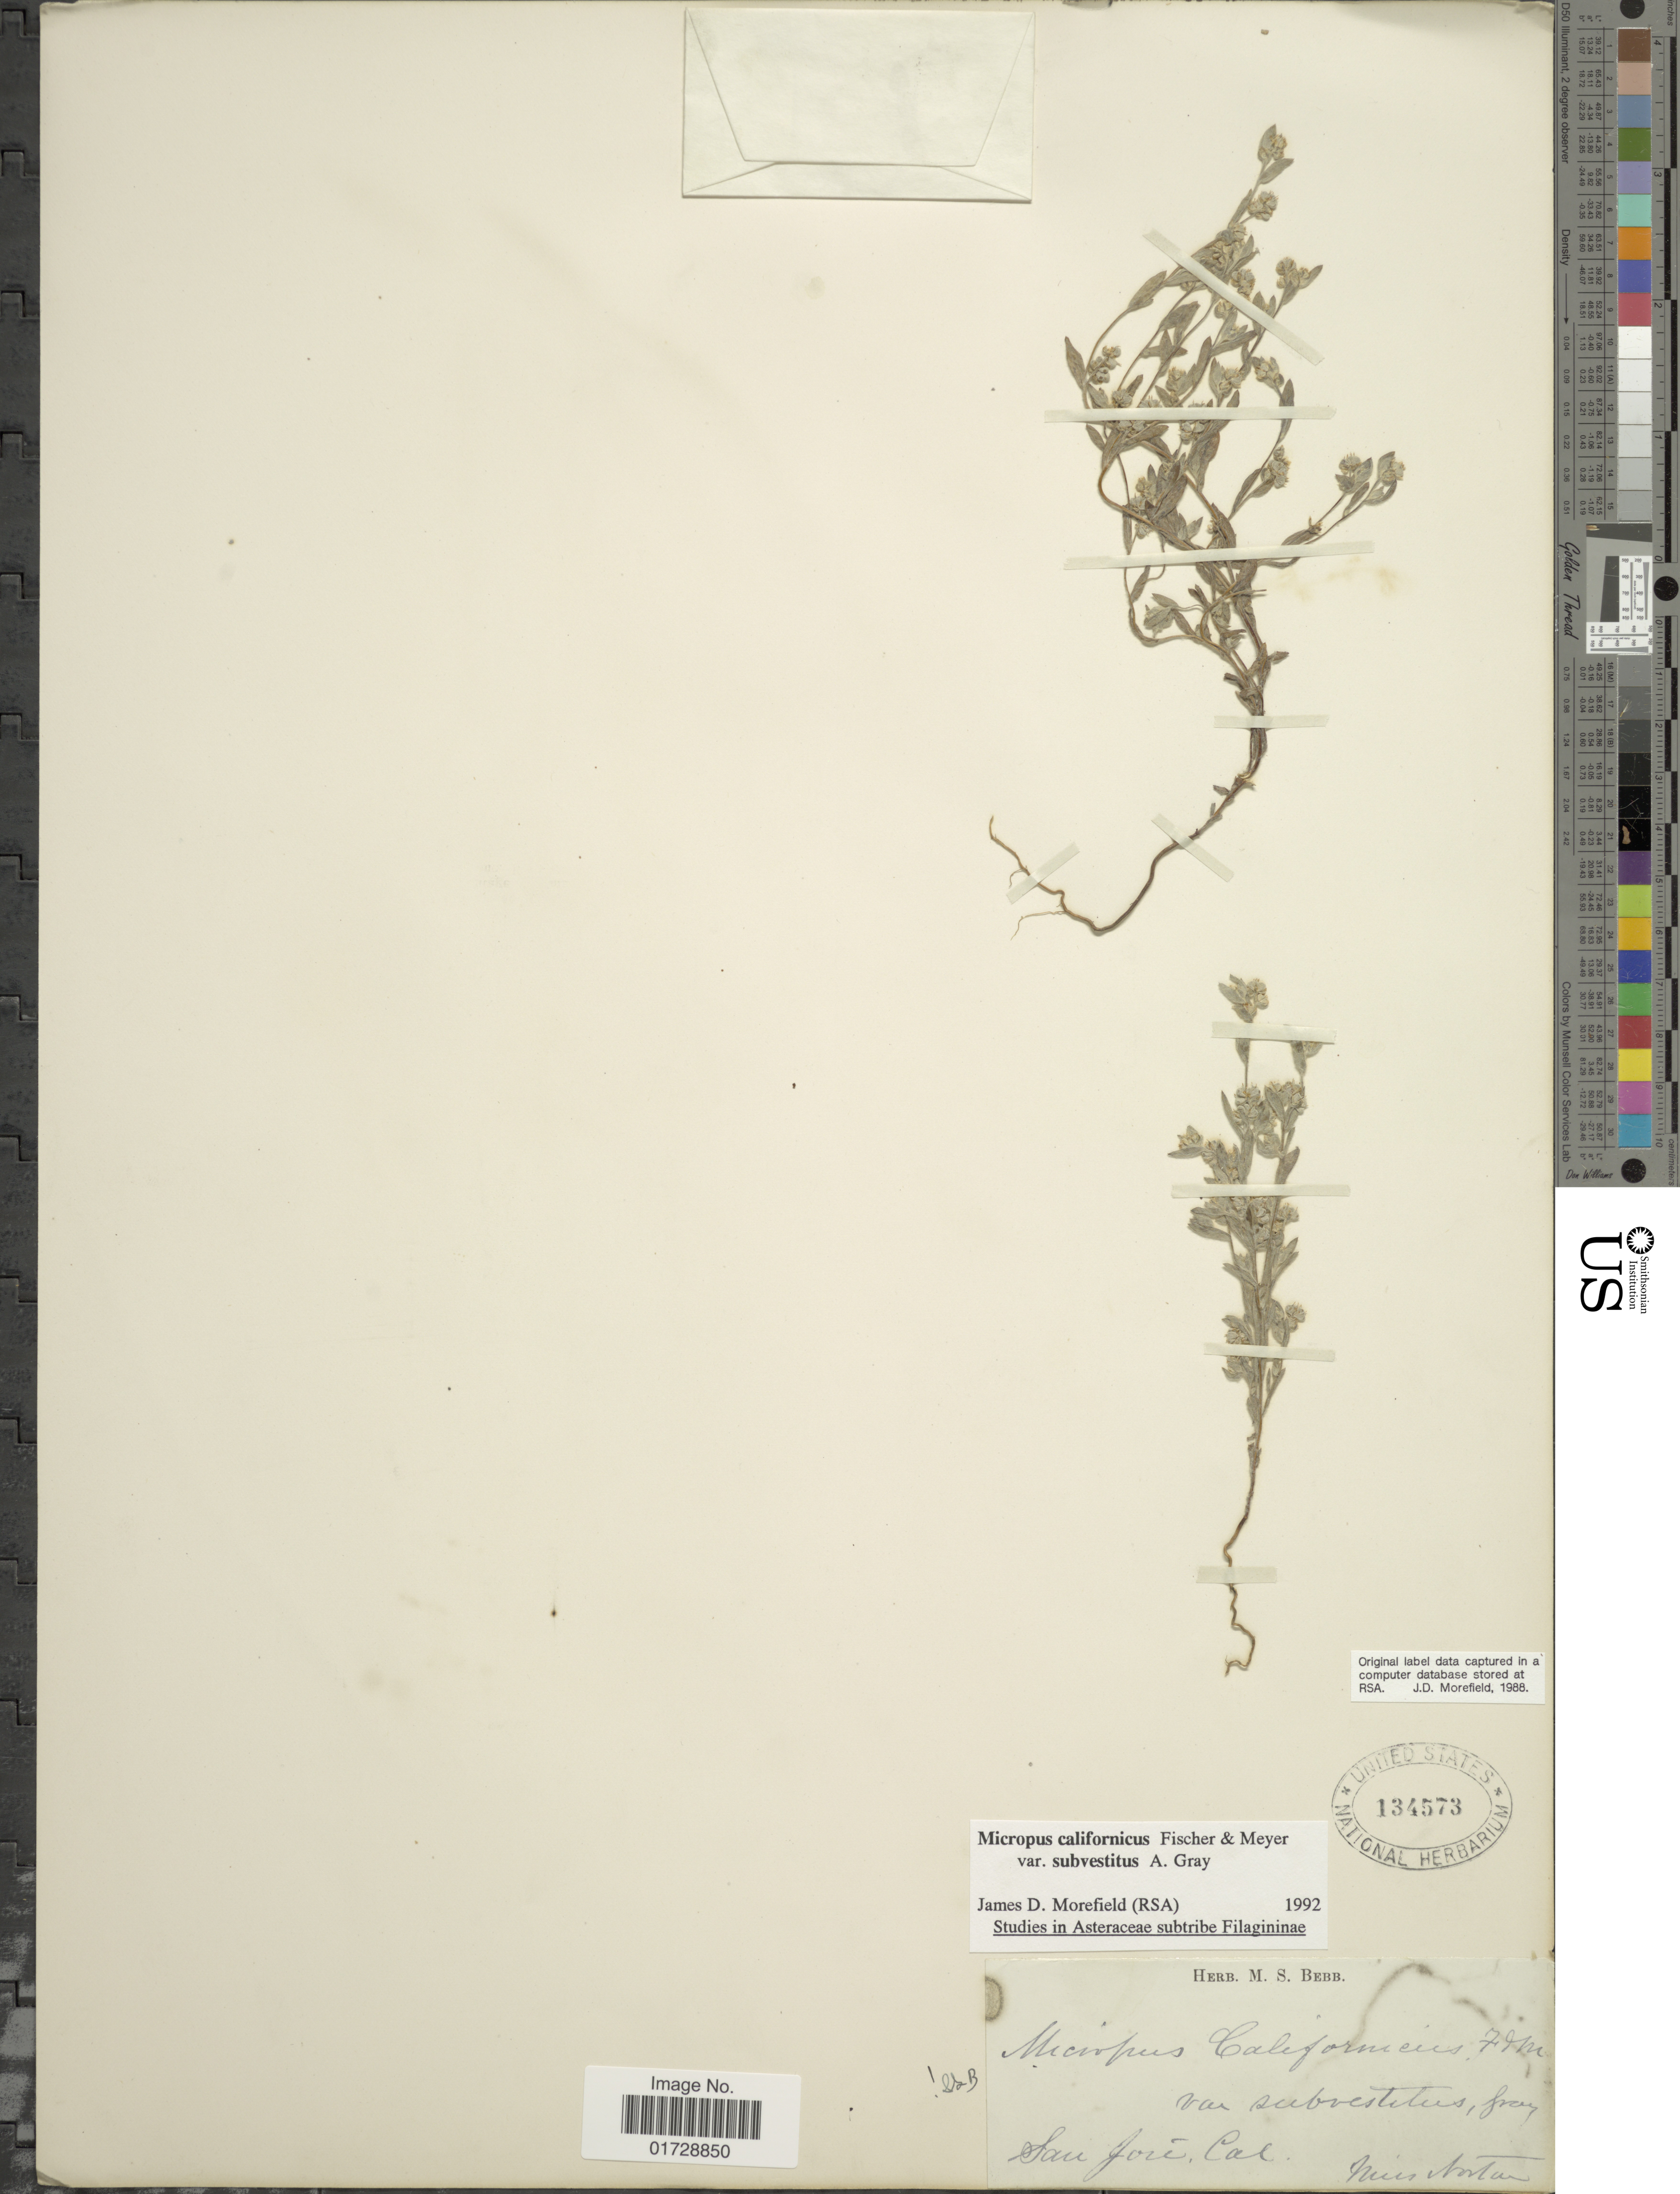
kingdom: Plantae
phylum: Tracheophyta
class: Magnoliopsida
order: Asterales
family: Asteraceae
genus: Micropus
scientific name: Micropus californicus var. subvestitus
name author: A. Gray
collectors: Miss Norton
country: United States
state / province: California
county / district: Santa Clara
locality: San Jose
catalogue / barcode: US 134573